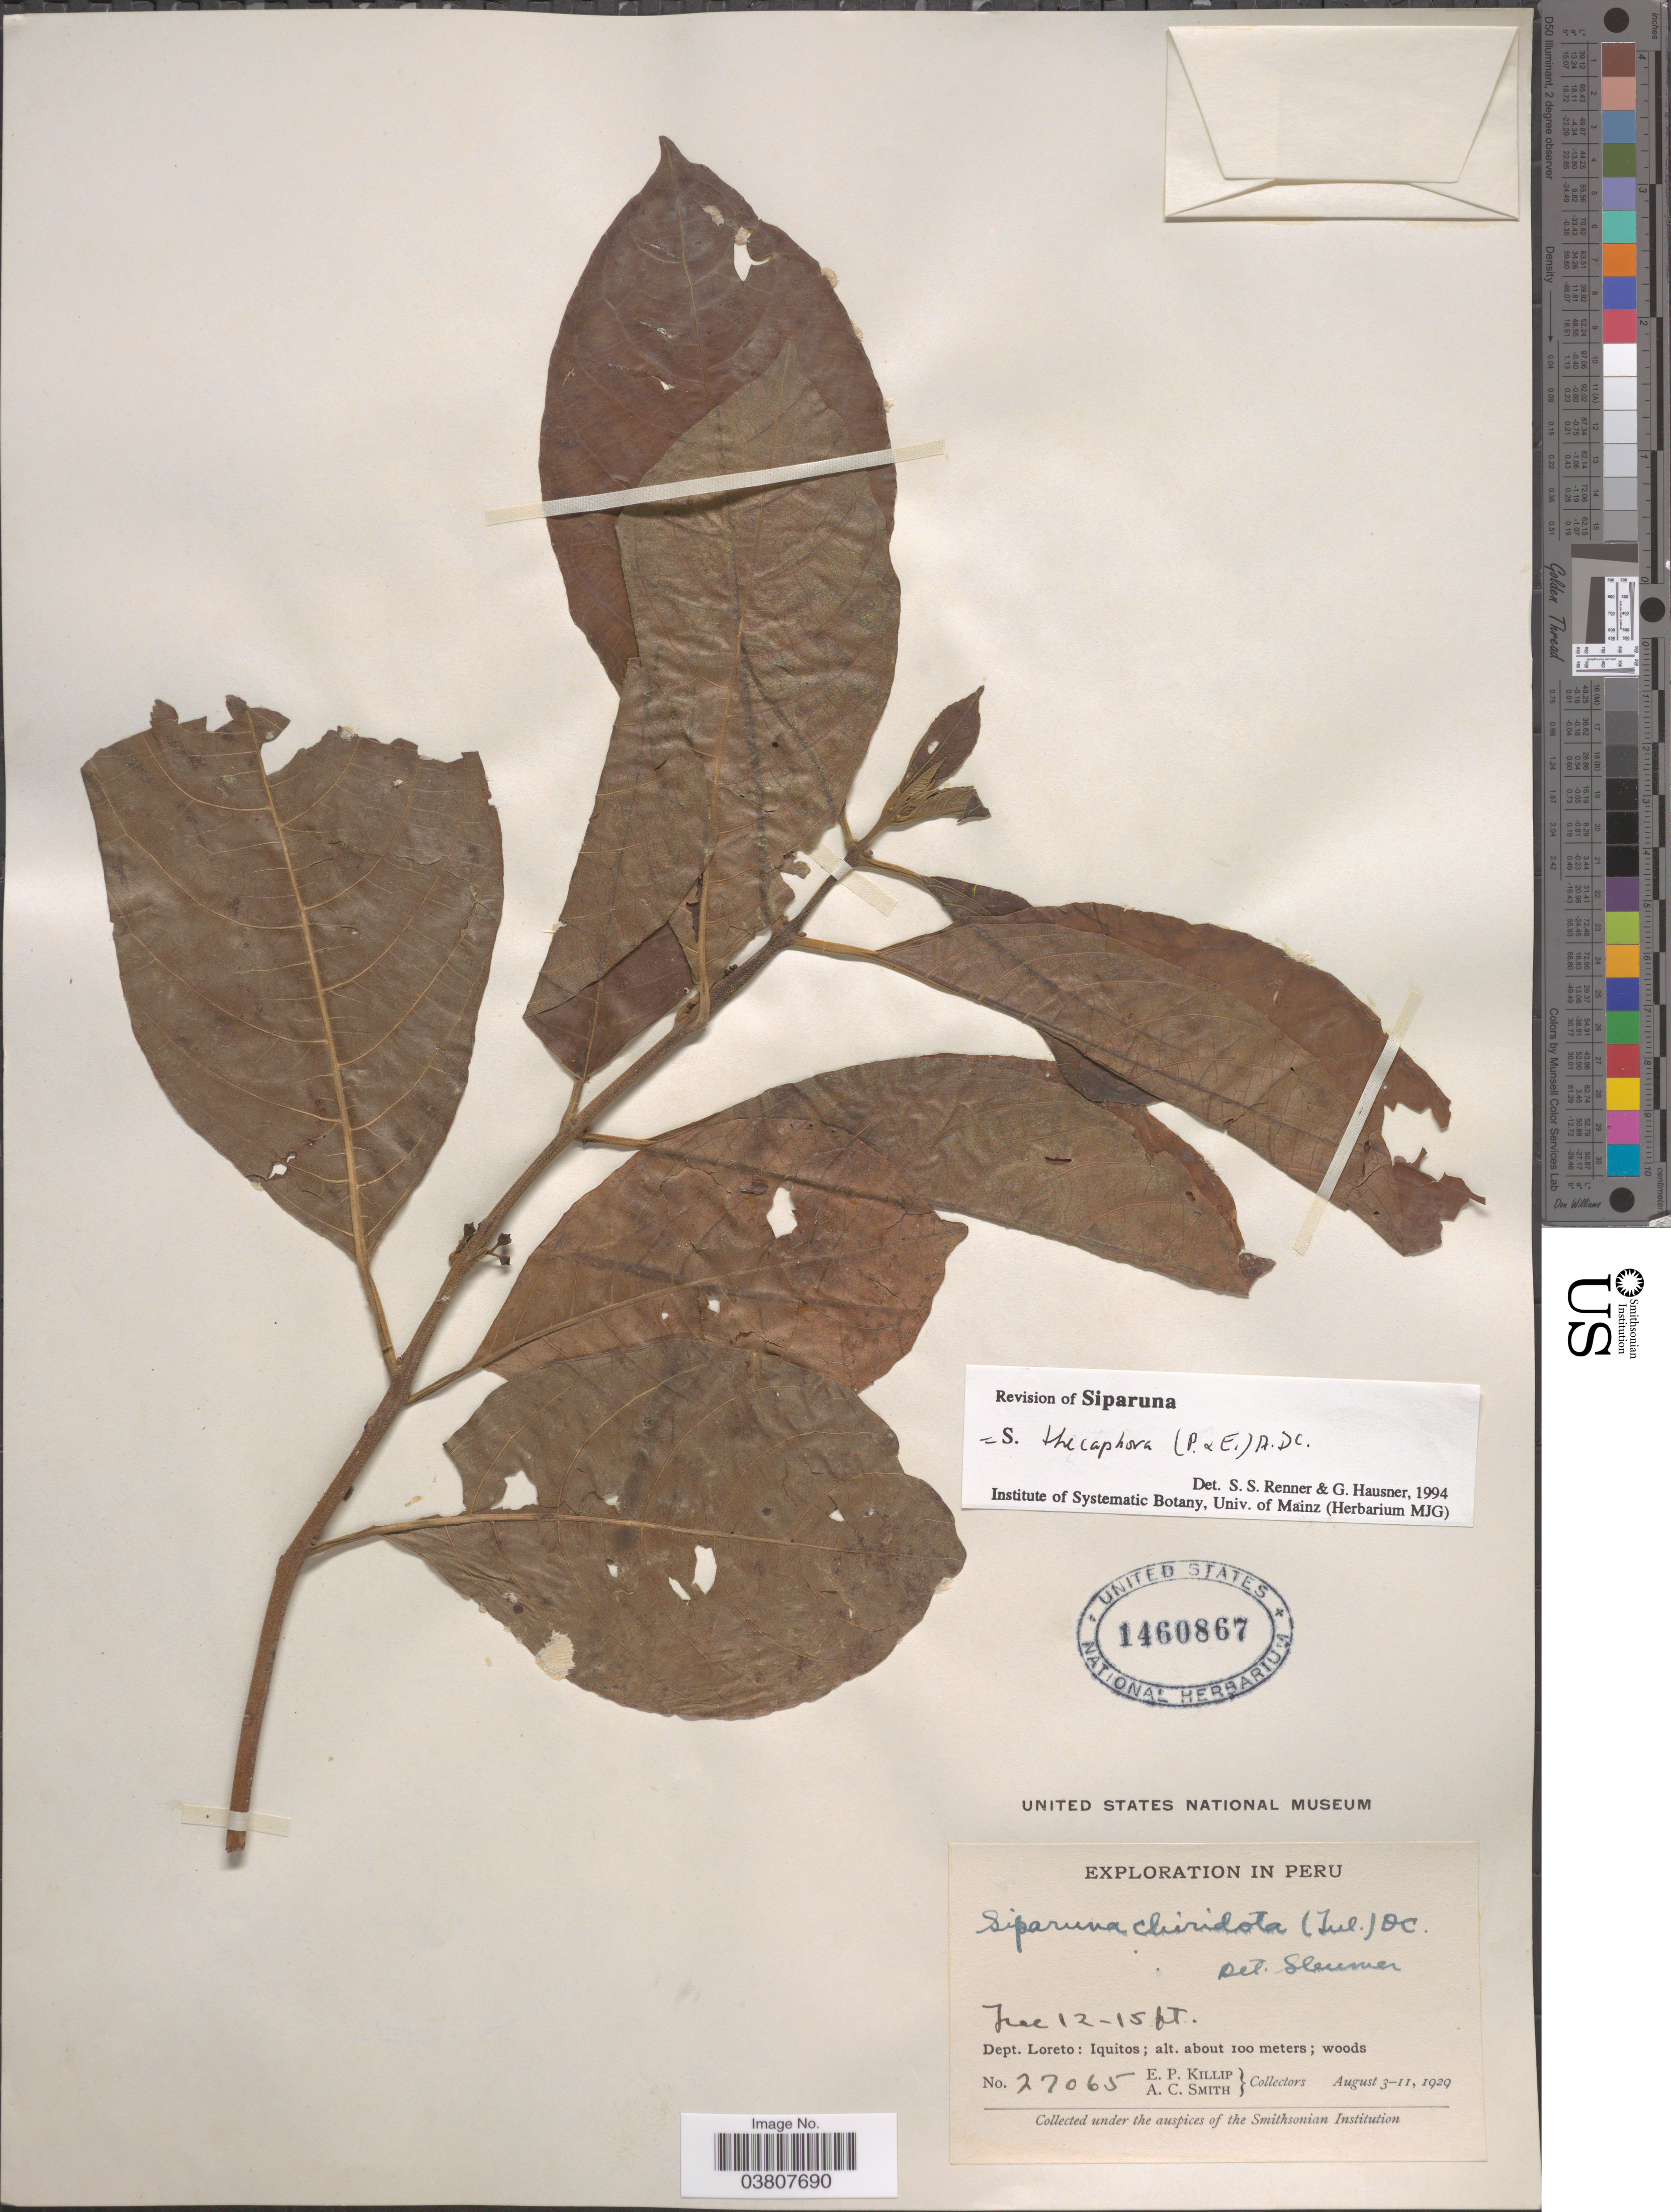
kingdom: Plantae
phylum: Tracheophyta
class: Magnoliopsida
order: Laurales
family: Siparunaceae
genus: Siparuna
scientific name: Siparuna thecaphora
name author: (Poepp. & Endl.) A. DC.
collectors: E. P. Killip & A. C. Smith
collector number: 27065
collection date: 1929-08-03/1929-08-11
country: Peru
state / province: Loreto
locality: Dept. Loreto: Iquitos.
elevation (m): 100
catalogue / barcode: US 1460867